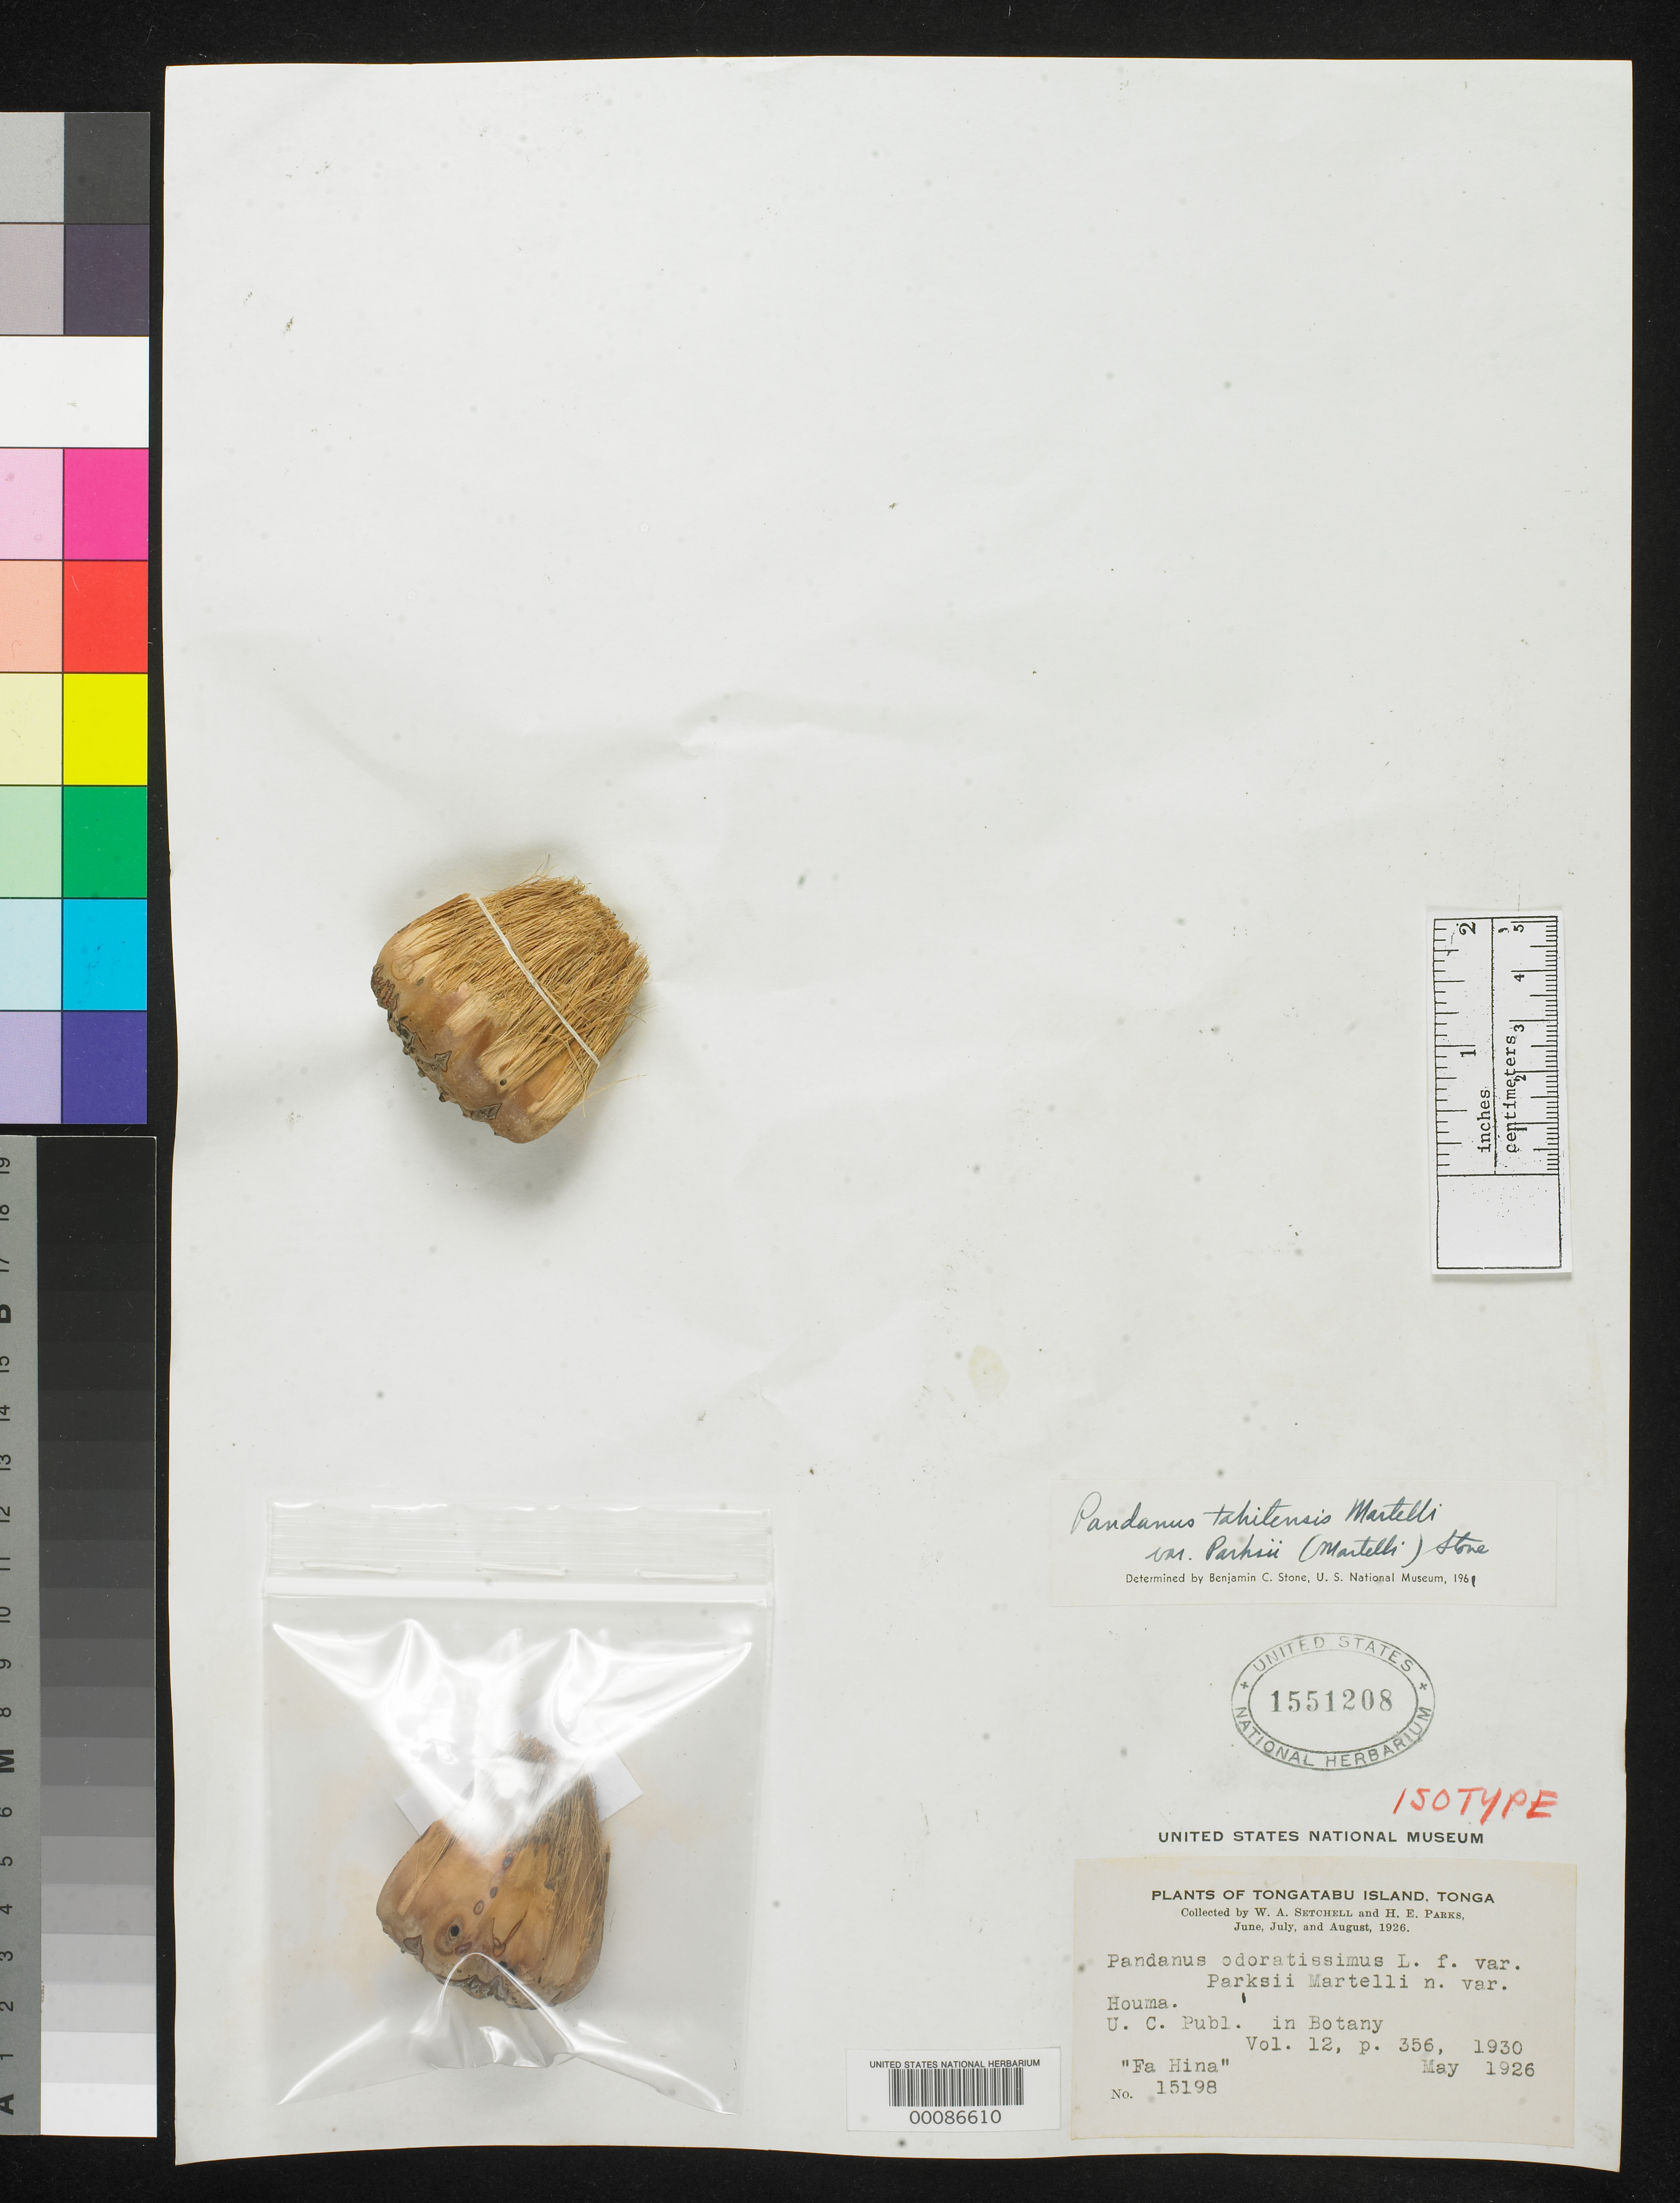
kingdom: Plantae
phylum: Tracheophyta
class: Liliopsida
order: Pandanales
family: Pandanaceae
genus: Pandanus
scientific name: Pandanus odoratissimus var. parksii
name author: Martelli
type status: Isotype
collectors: W. Setchell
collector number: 15198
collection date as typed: May 1926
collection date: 1926-05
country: Tonga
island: Tongatapu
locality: Athouma. [Tongatapu Is.]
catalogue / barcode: US 1551208